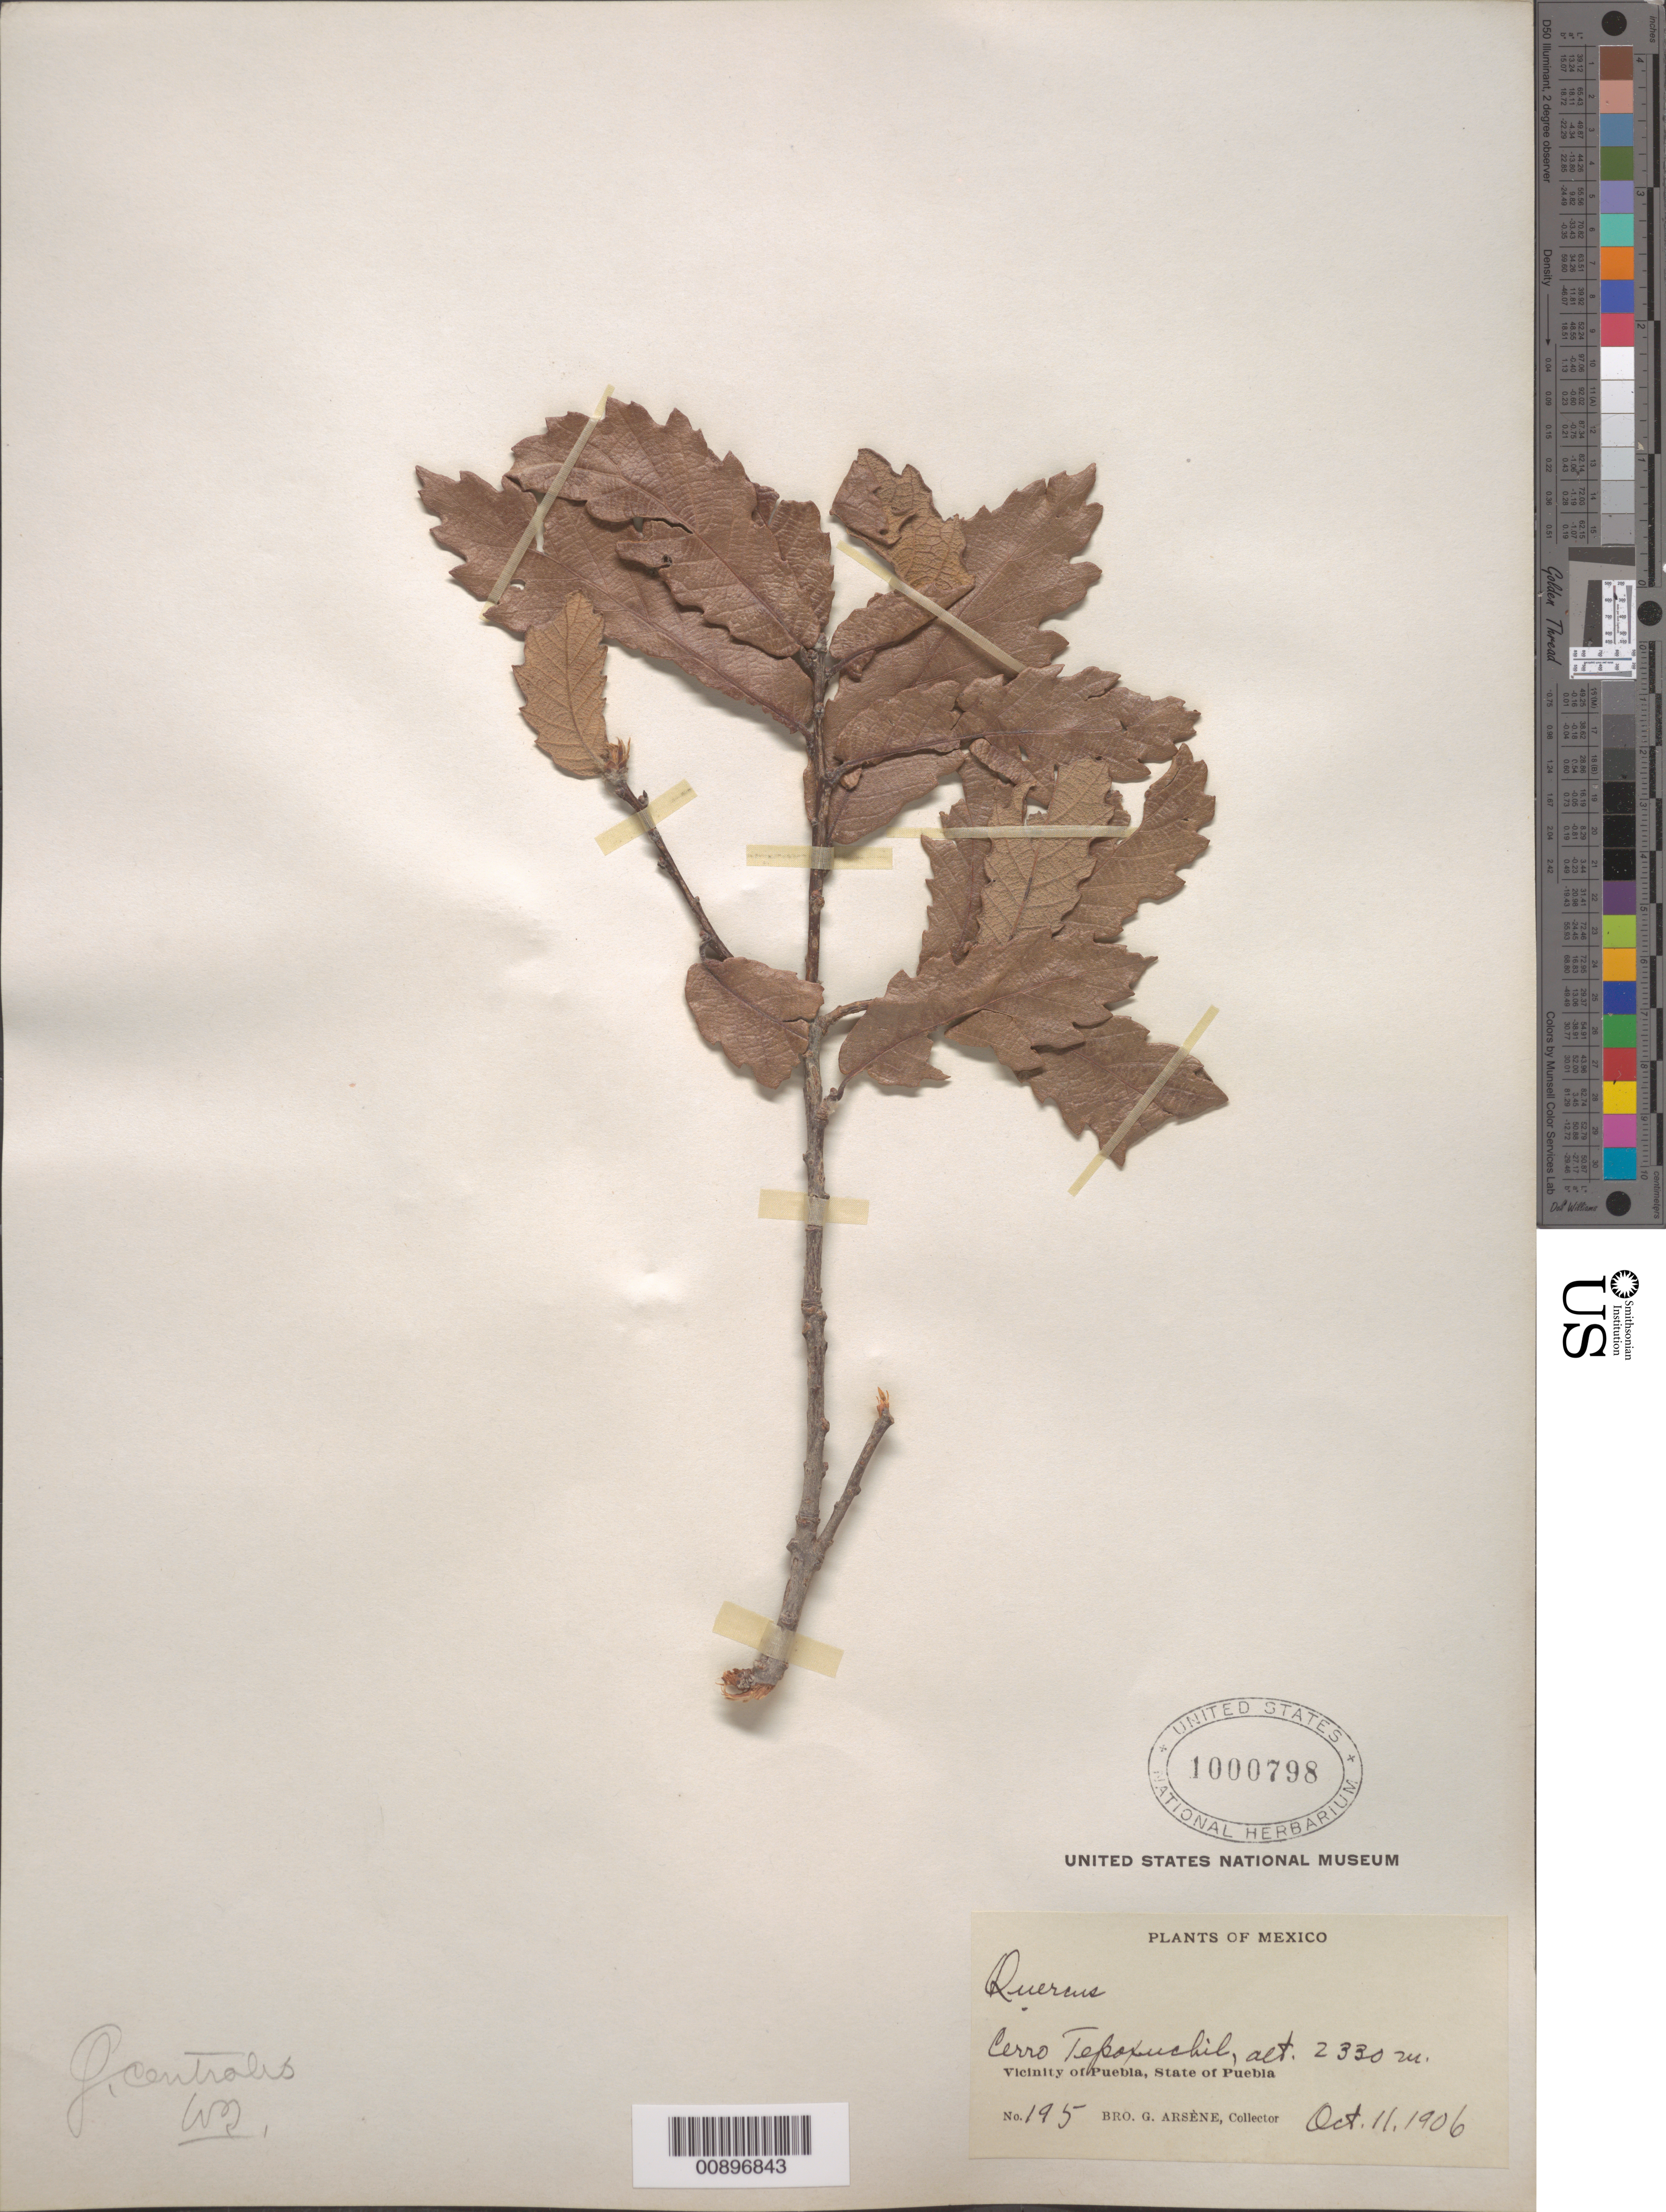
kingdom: Plantae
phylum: Tracheophyta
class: Magnoliopsida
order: Fagales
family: Fagaceae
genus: Quercus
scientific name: Quercus centralis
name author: Trel.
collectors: Bro. G. Arsène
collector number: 195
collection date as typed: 11 Oct 1906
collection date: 1906-10-11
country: Mexico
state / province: Puebla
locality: Cerro Tepoxuchil, vicinity of Puebla, state of Puebla.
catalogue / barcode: US 1000798